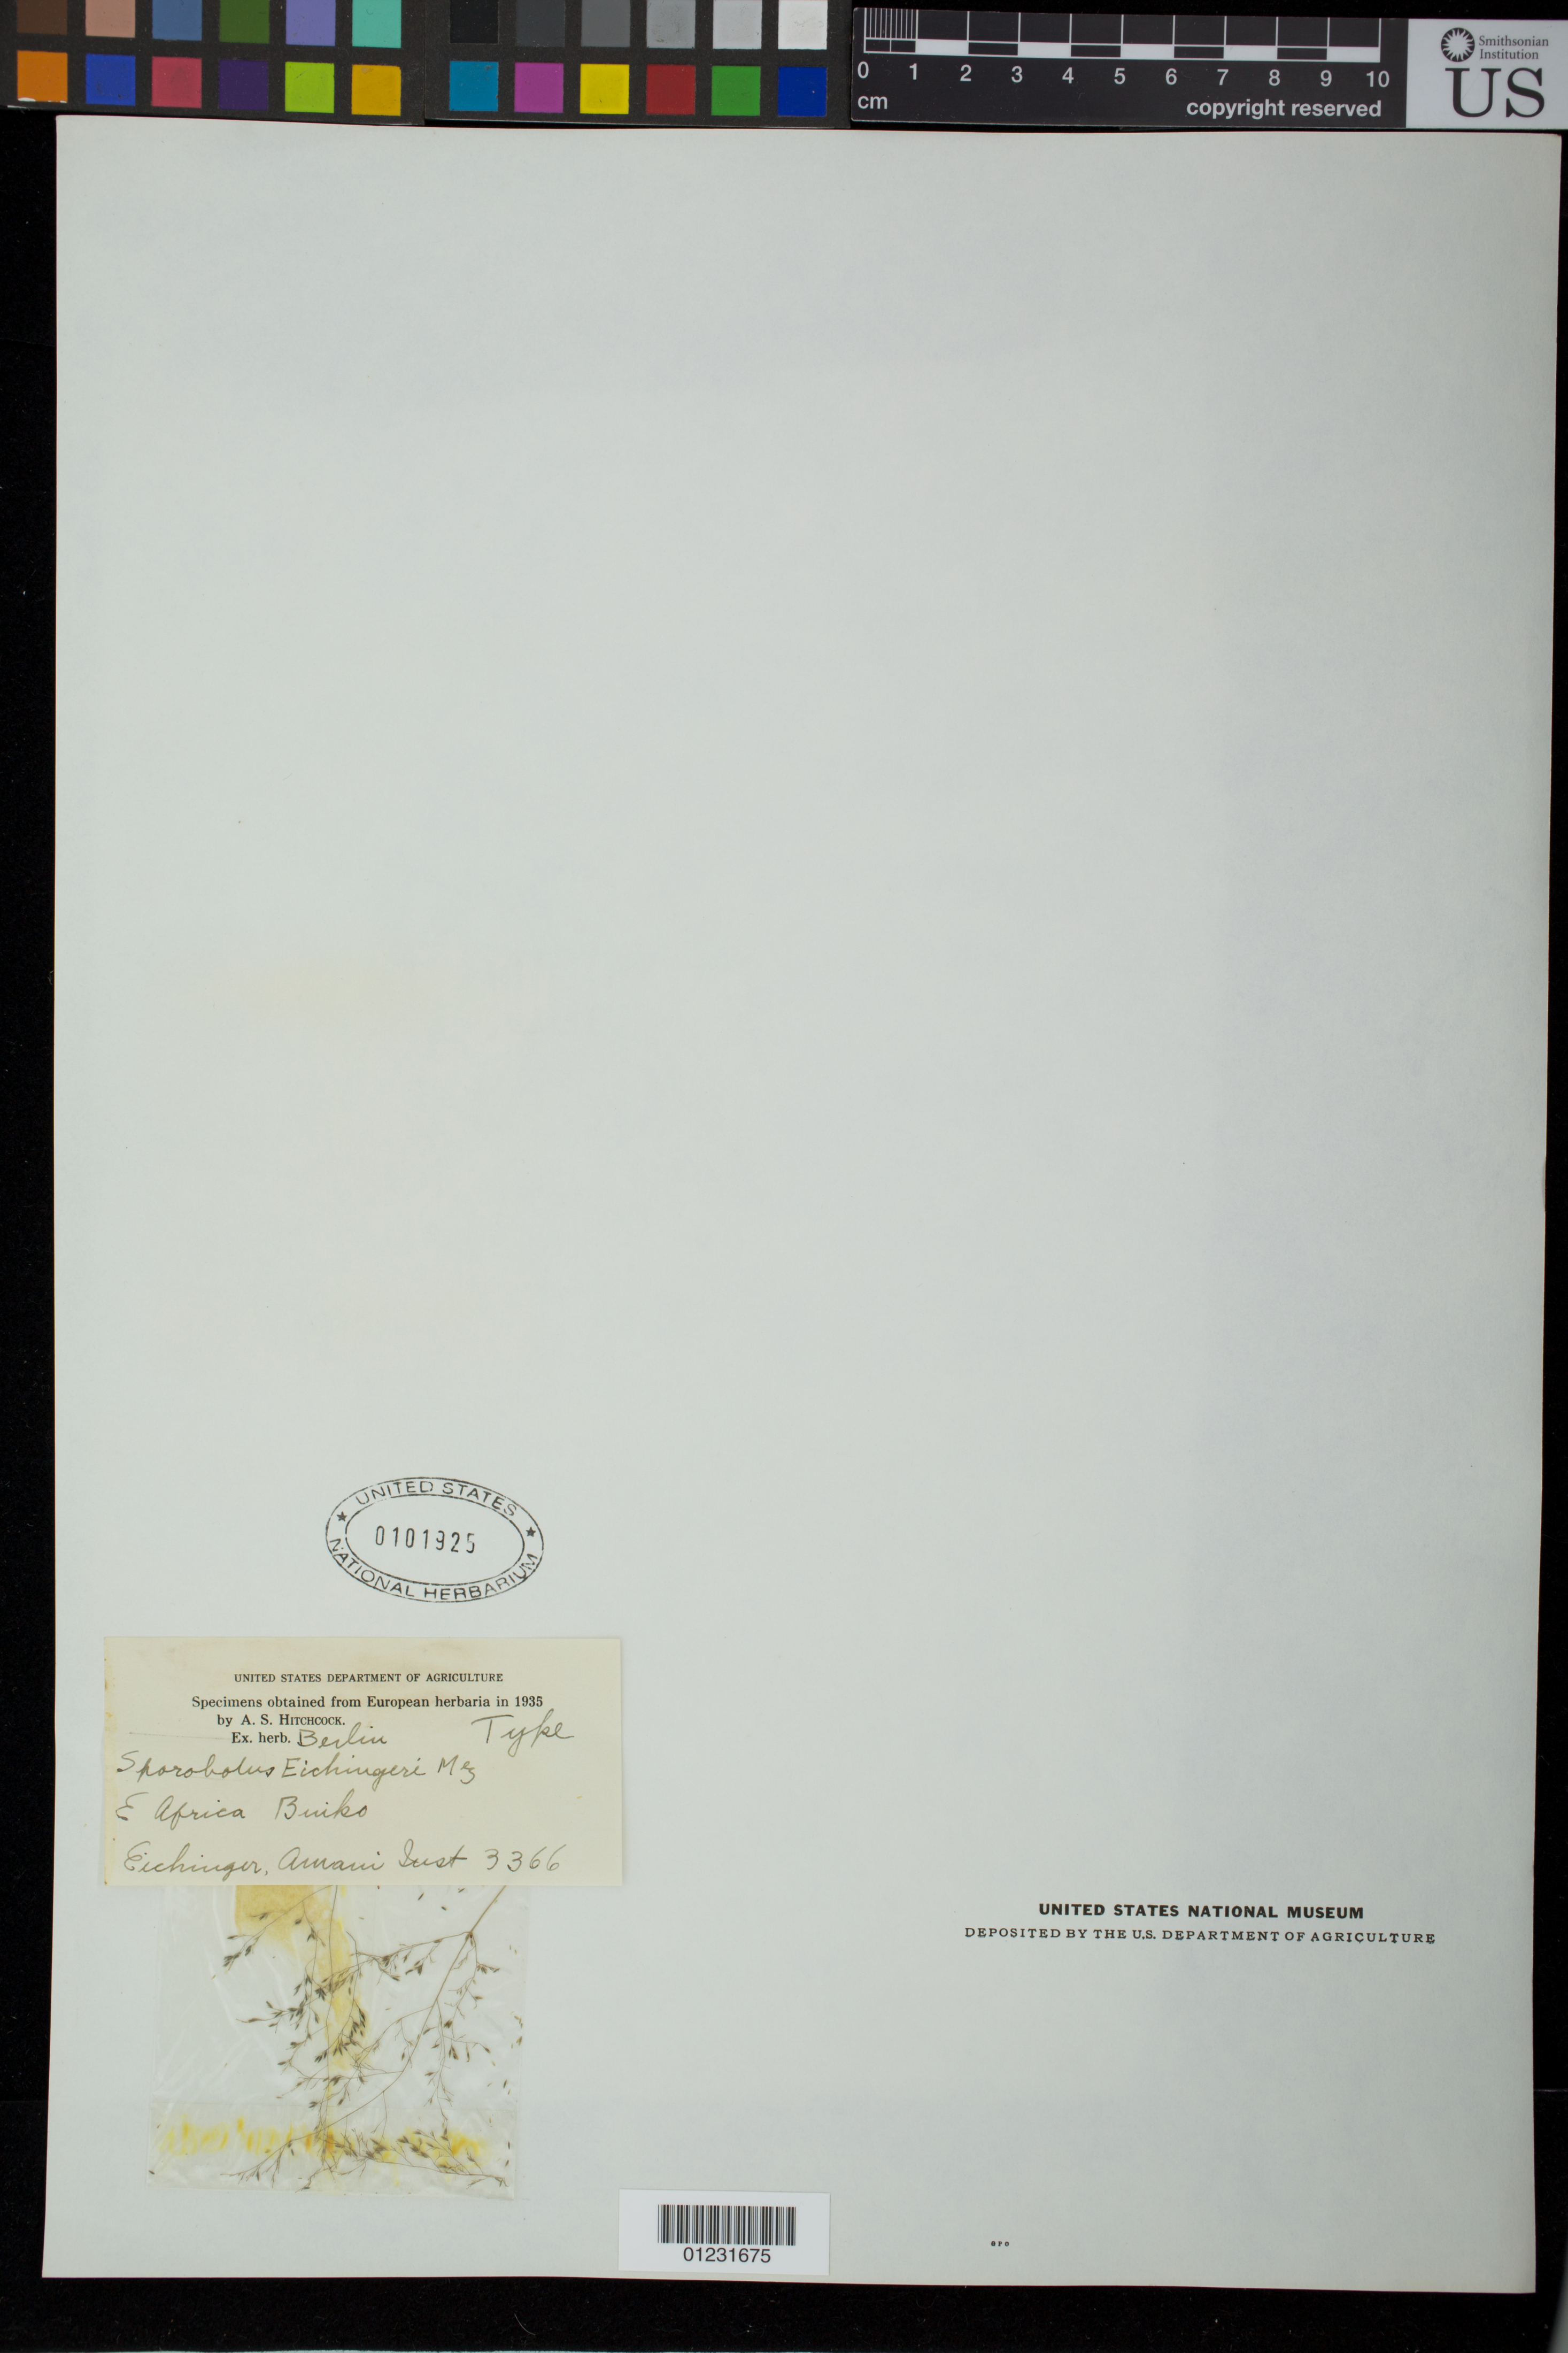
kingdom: Plantae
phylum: Tracheophyta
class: Liliopsida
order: Poales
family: Poaceae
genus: Sporobolus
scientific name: Sporobolus eichingeri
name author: Mez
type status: Type Collection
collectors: Eichinger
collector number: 3366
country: Tanzania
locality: E. Africa, Buiko.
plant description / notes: Fragmentary material of type specimen ex herb. Berlin.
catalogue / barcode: US 101925